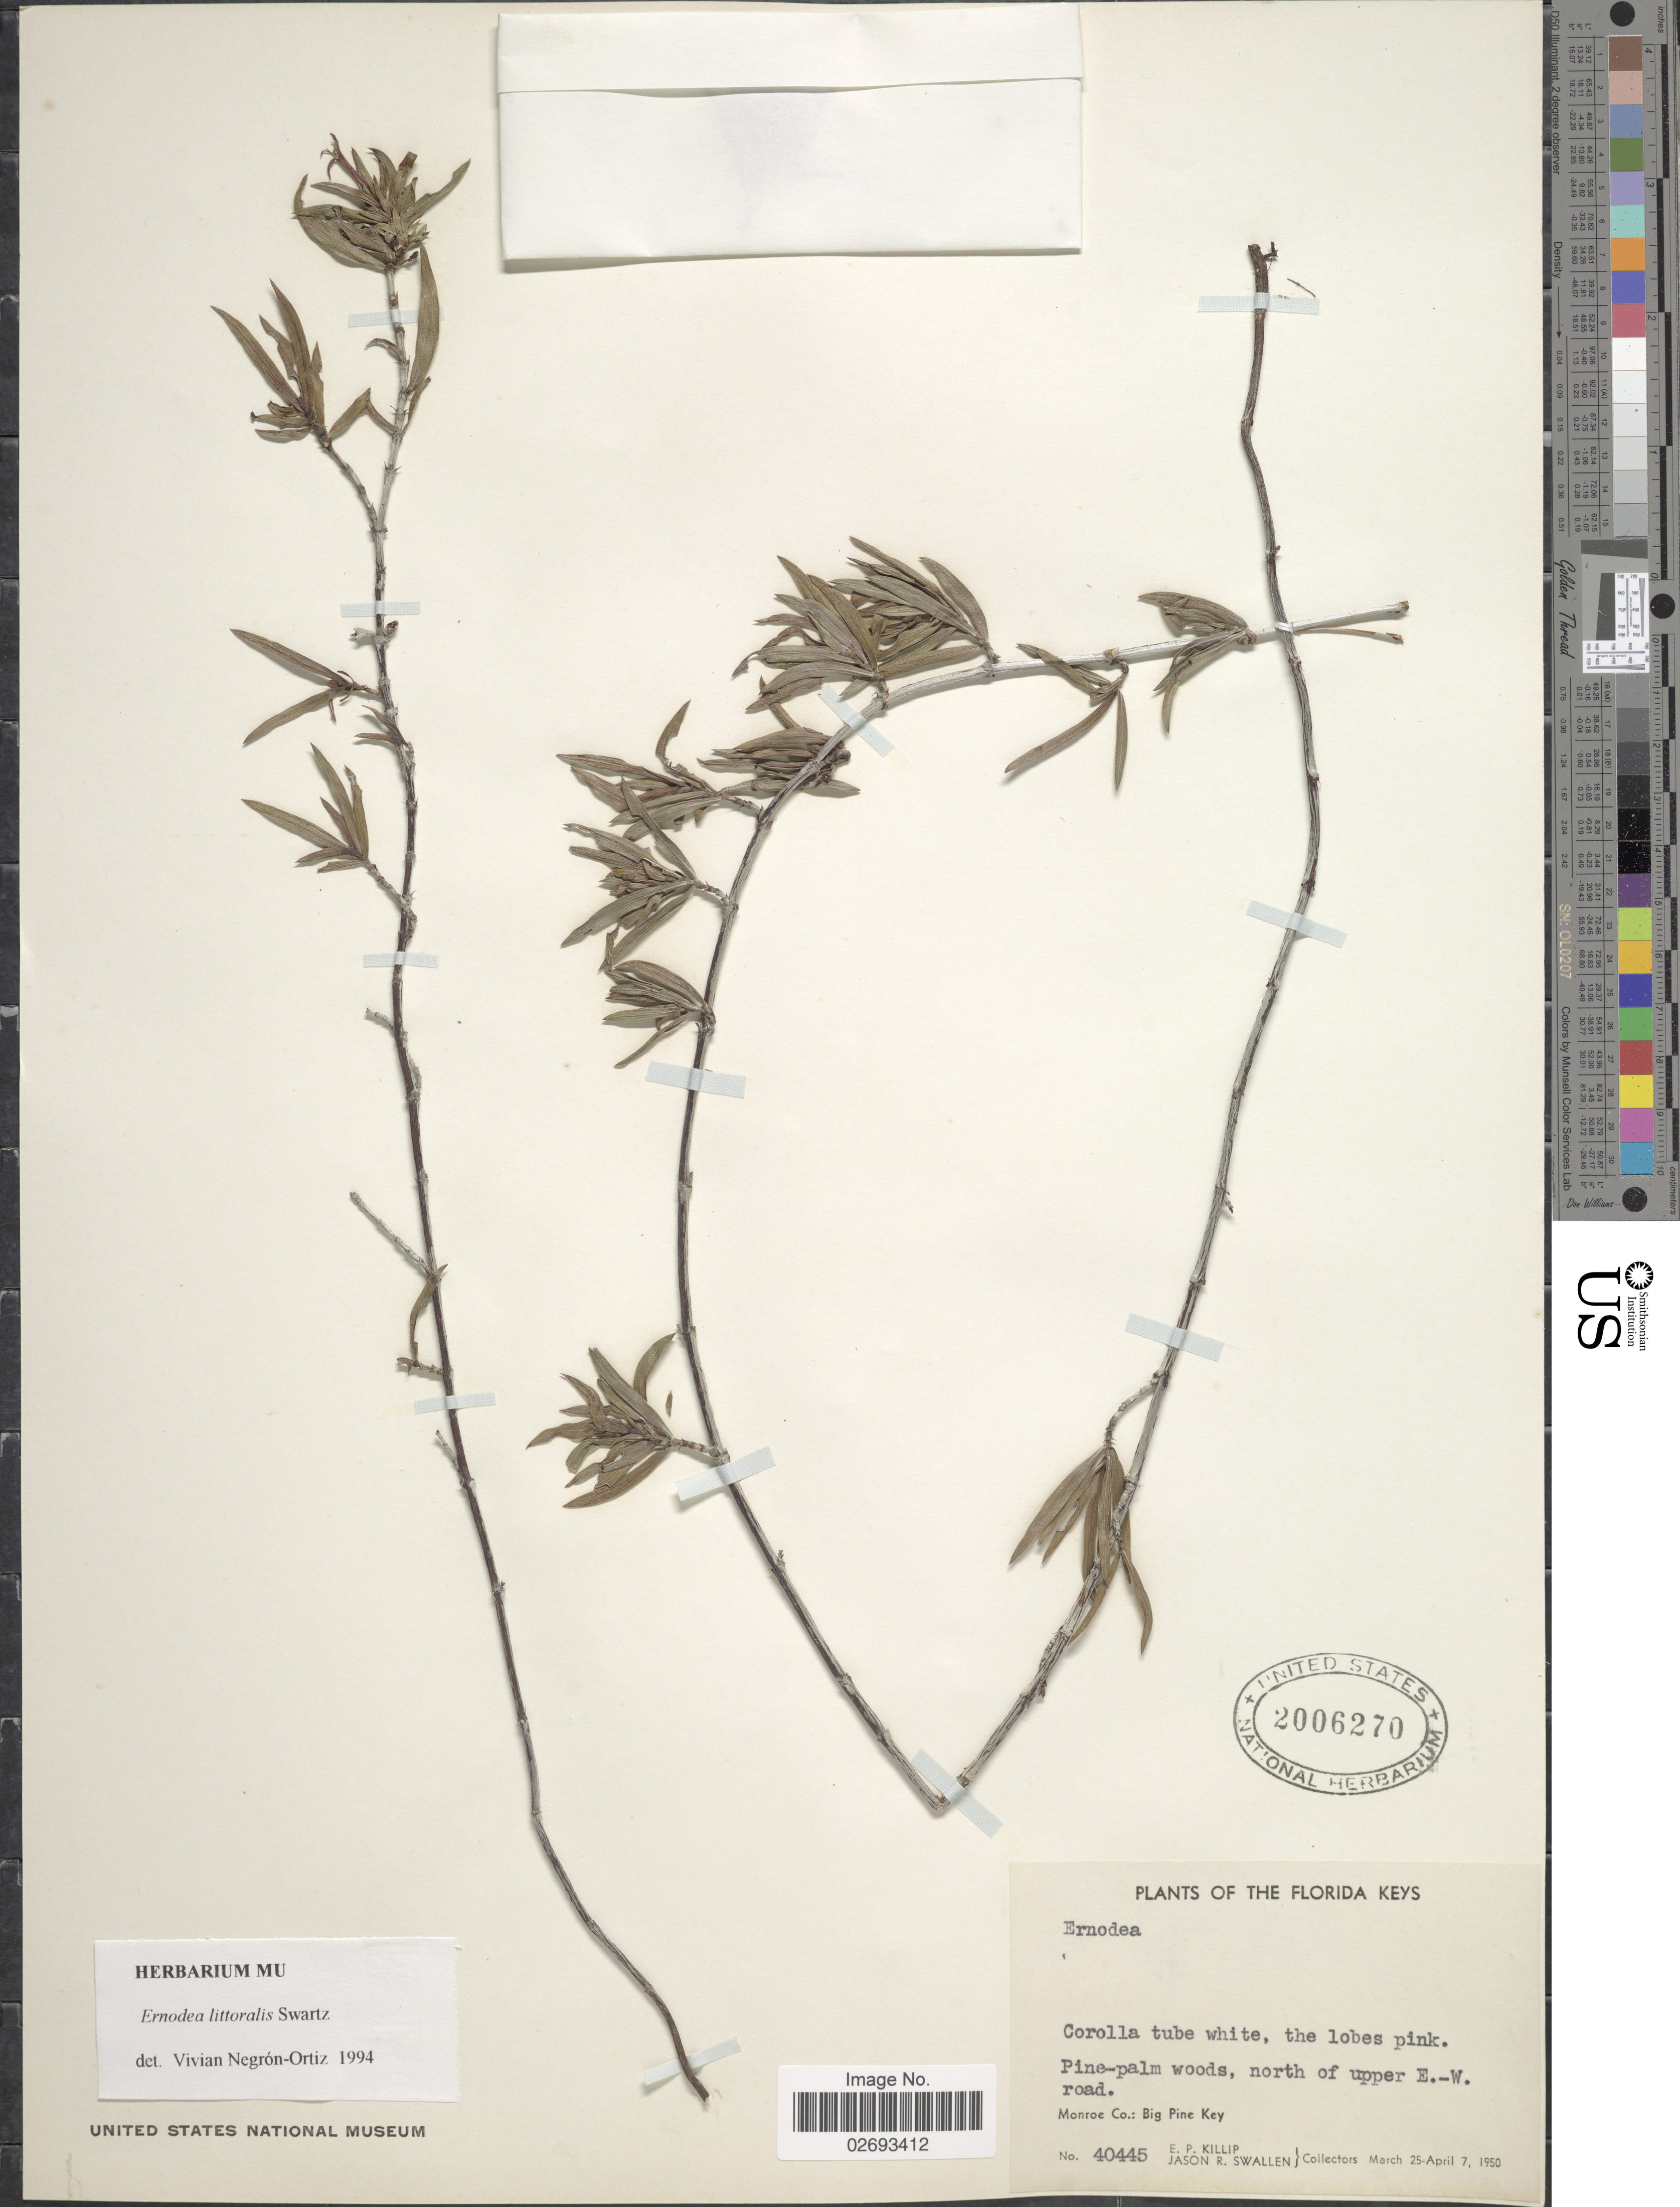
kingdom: Plantae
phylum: Tracheophyta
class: Magnoliopsida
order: Gentianales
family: Rubiaceae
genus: Ernodea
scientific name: Ernodea littoralis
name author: Sw.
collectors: E. P. Killip & J. R. Swallen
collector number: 40445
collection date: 1950-03-25/1950-04-07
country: United States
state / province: Florida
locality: Florida Keys. North of upper E.-W. road. Monroe Co.: Big Pine Key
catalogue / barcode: US 2006270